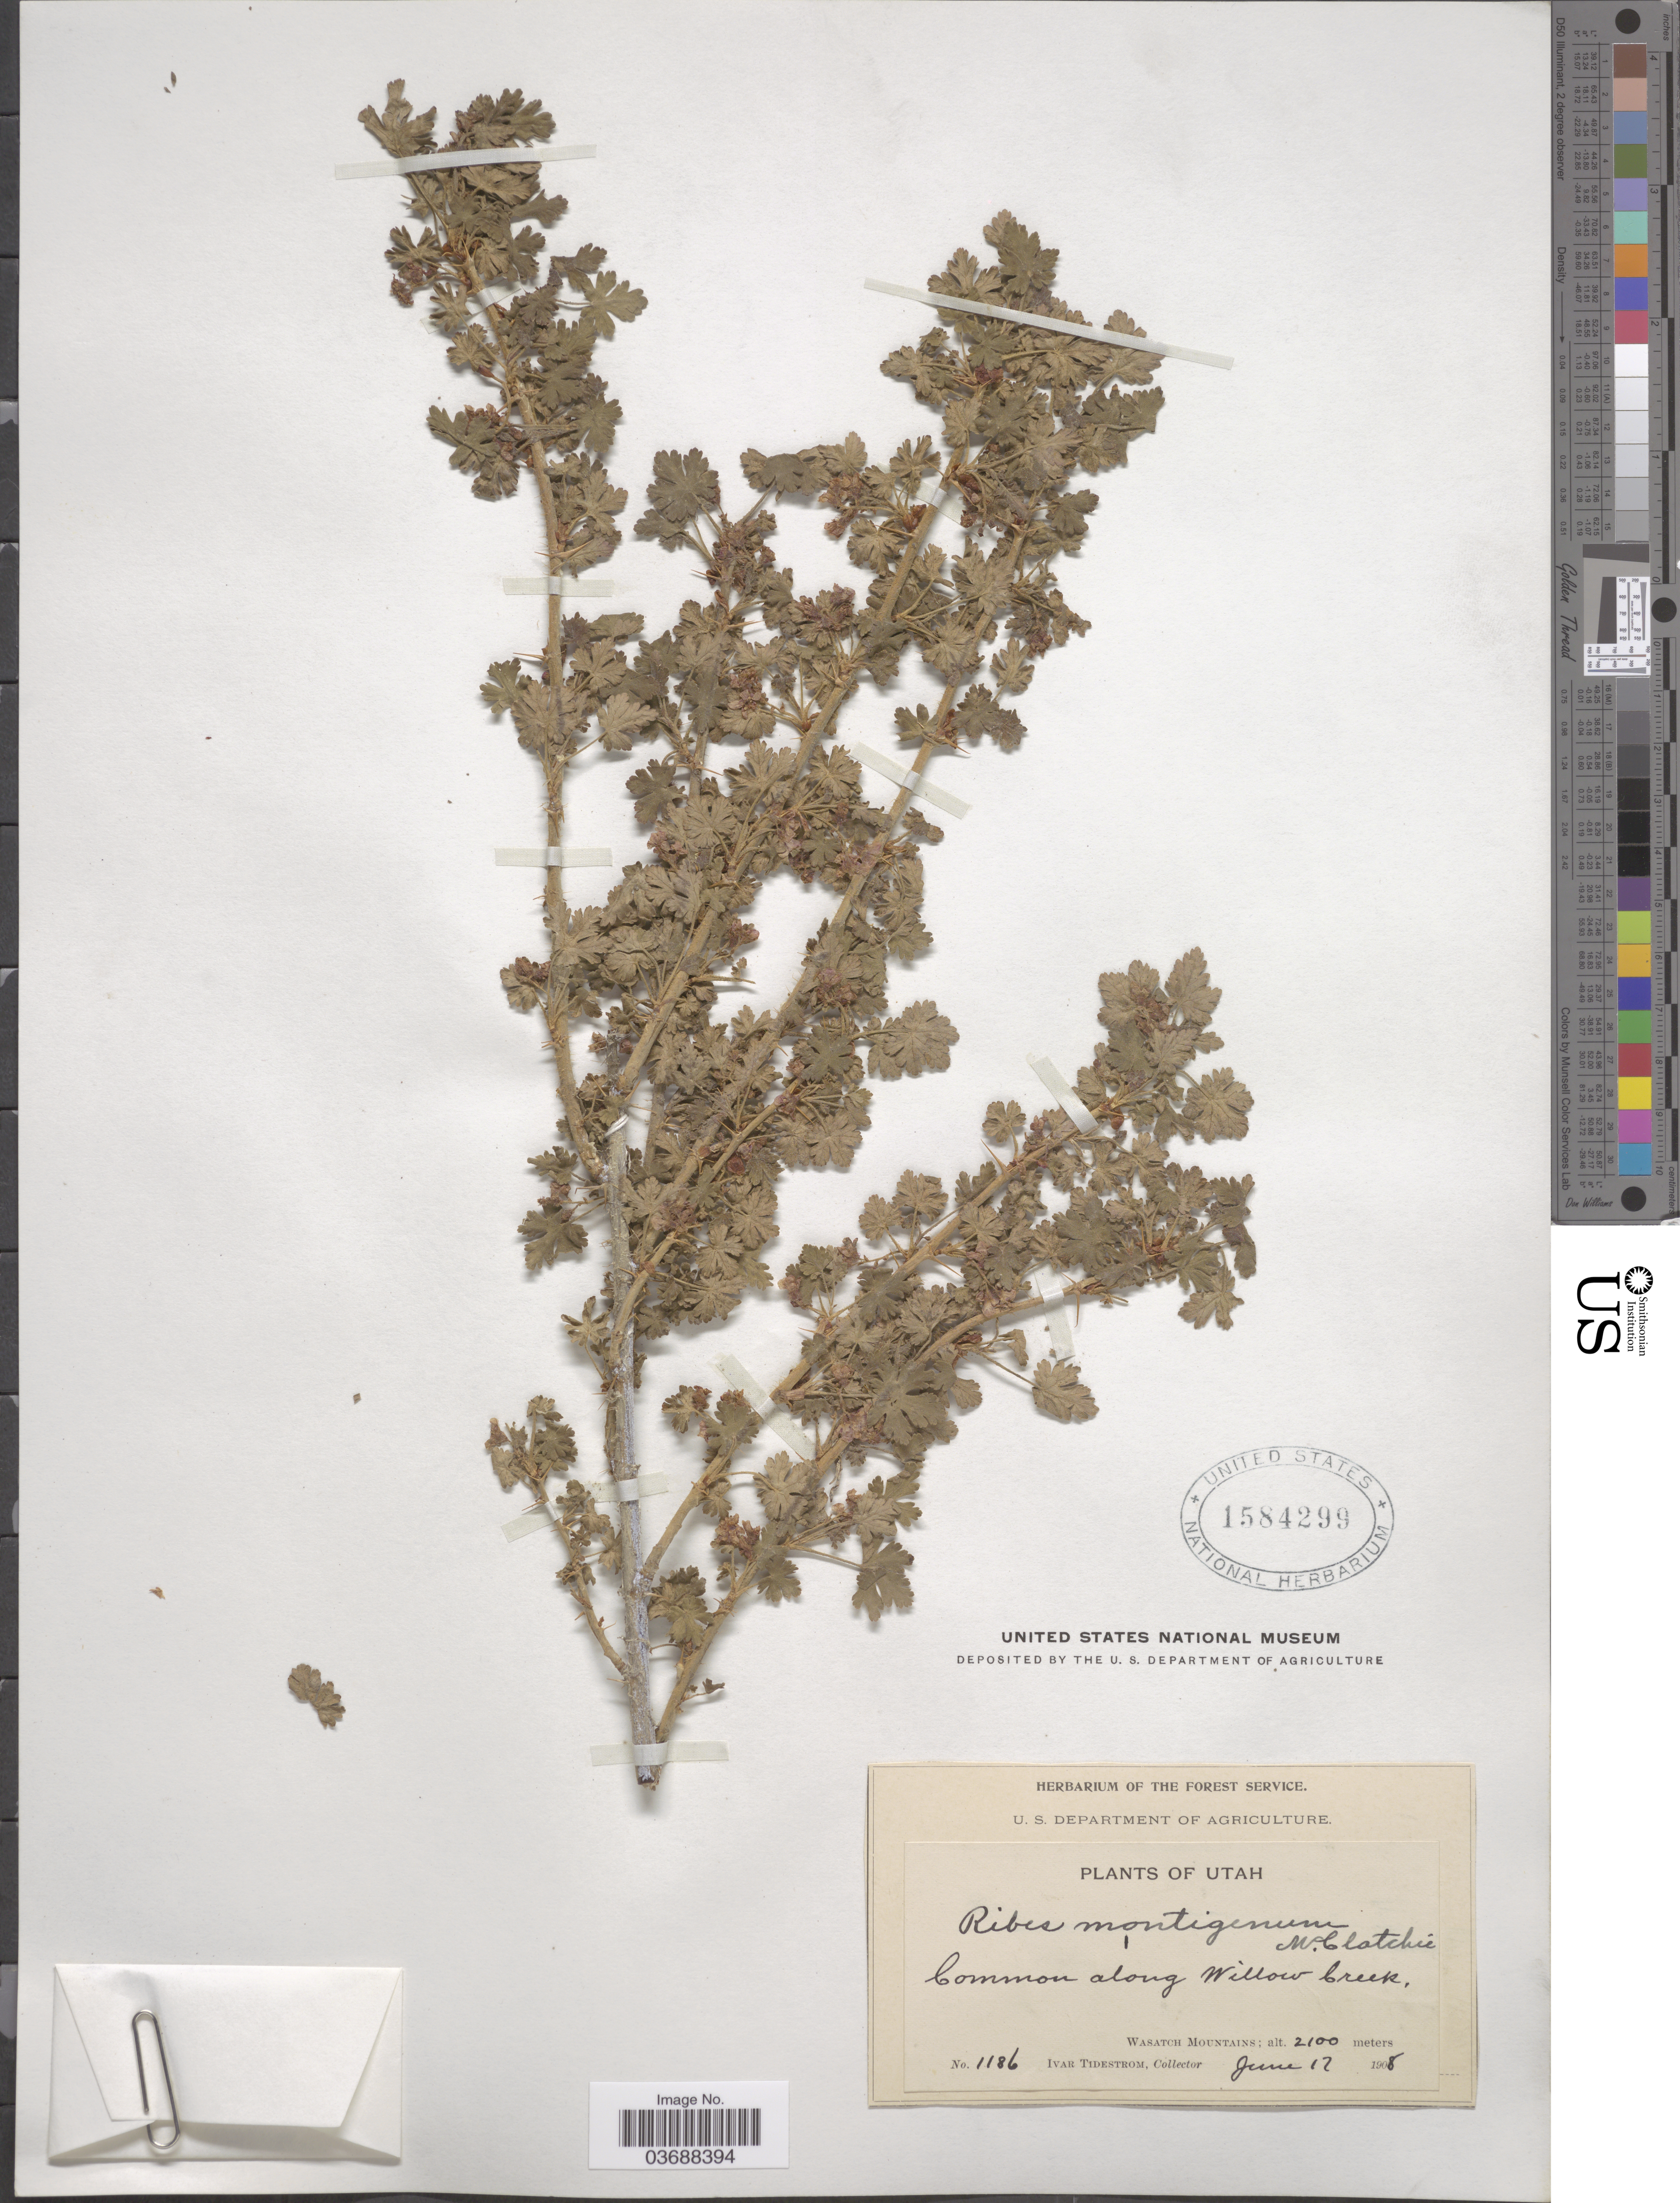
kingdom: Plantae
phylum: Tracheophyta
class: Magnoliopsida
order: Saxifragales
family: Grossulariaceae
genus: Ribes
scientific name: Ribes montigenum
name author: McClatchie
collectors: I. F. Tidestrom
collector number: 1186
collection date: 1908-06-17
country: United States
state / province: Utah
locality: Along Willow Creek. Wasatch Mountains.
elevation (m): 2100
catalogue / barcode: US 1584299